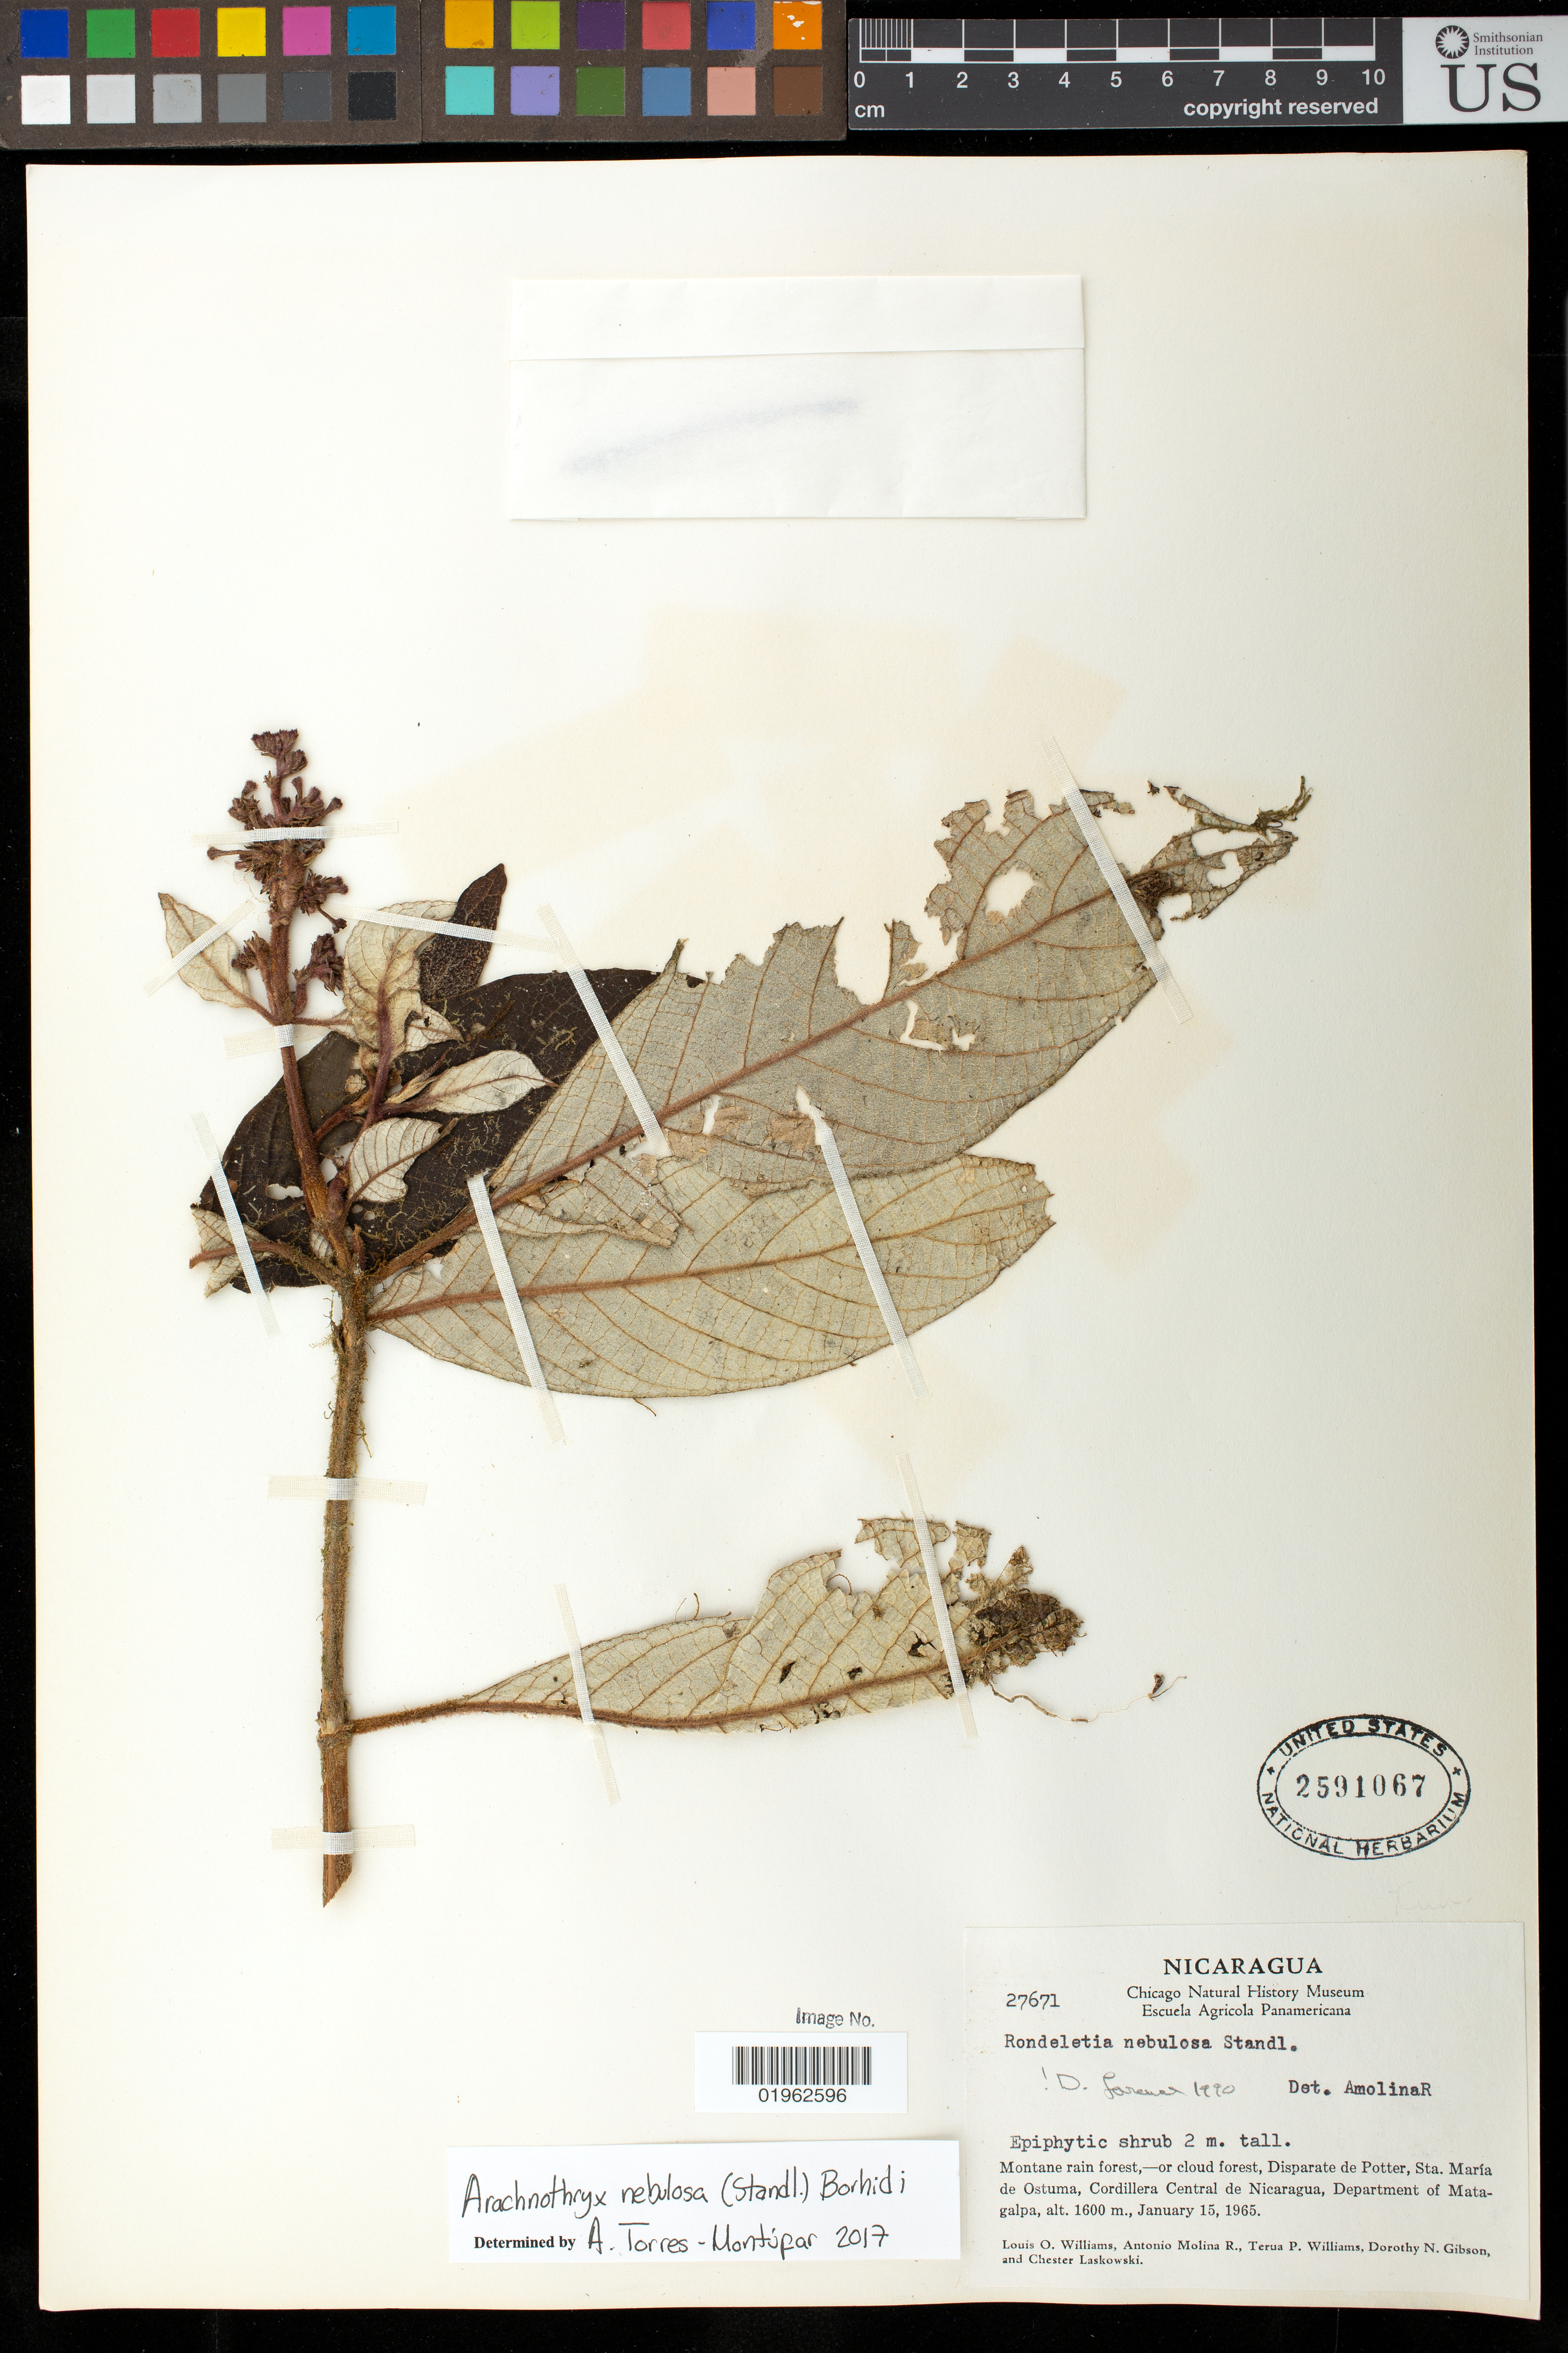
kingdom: Plantae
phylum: Tracheophyta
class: Magnoliopsida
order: Gentianales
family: Rubiaceae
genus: Arachnothryx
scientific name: Arachnothryx nebulosa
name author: (Standl.) Borhidi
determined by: Torres Montufar, J. A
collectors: L. O. Williams, A. Molina R., T. P. Williams, D. N. Gibson & C. Laskowski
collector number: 27671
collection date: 1965-01-15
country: Nicaragua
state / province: Matagalpa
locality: Disparate de Potter, Sta Maria de Ostuma, Cordillera Central de Nicaragua.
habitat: montane rain forest or cloud forest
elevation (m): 1600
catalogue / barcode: US 2591067